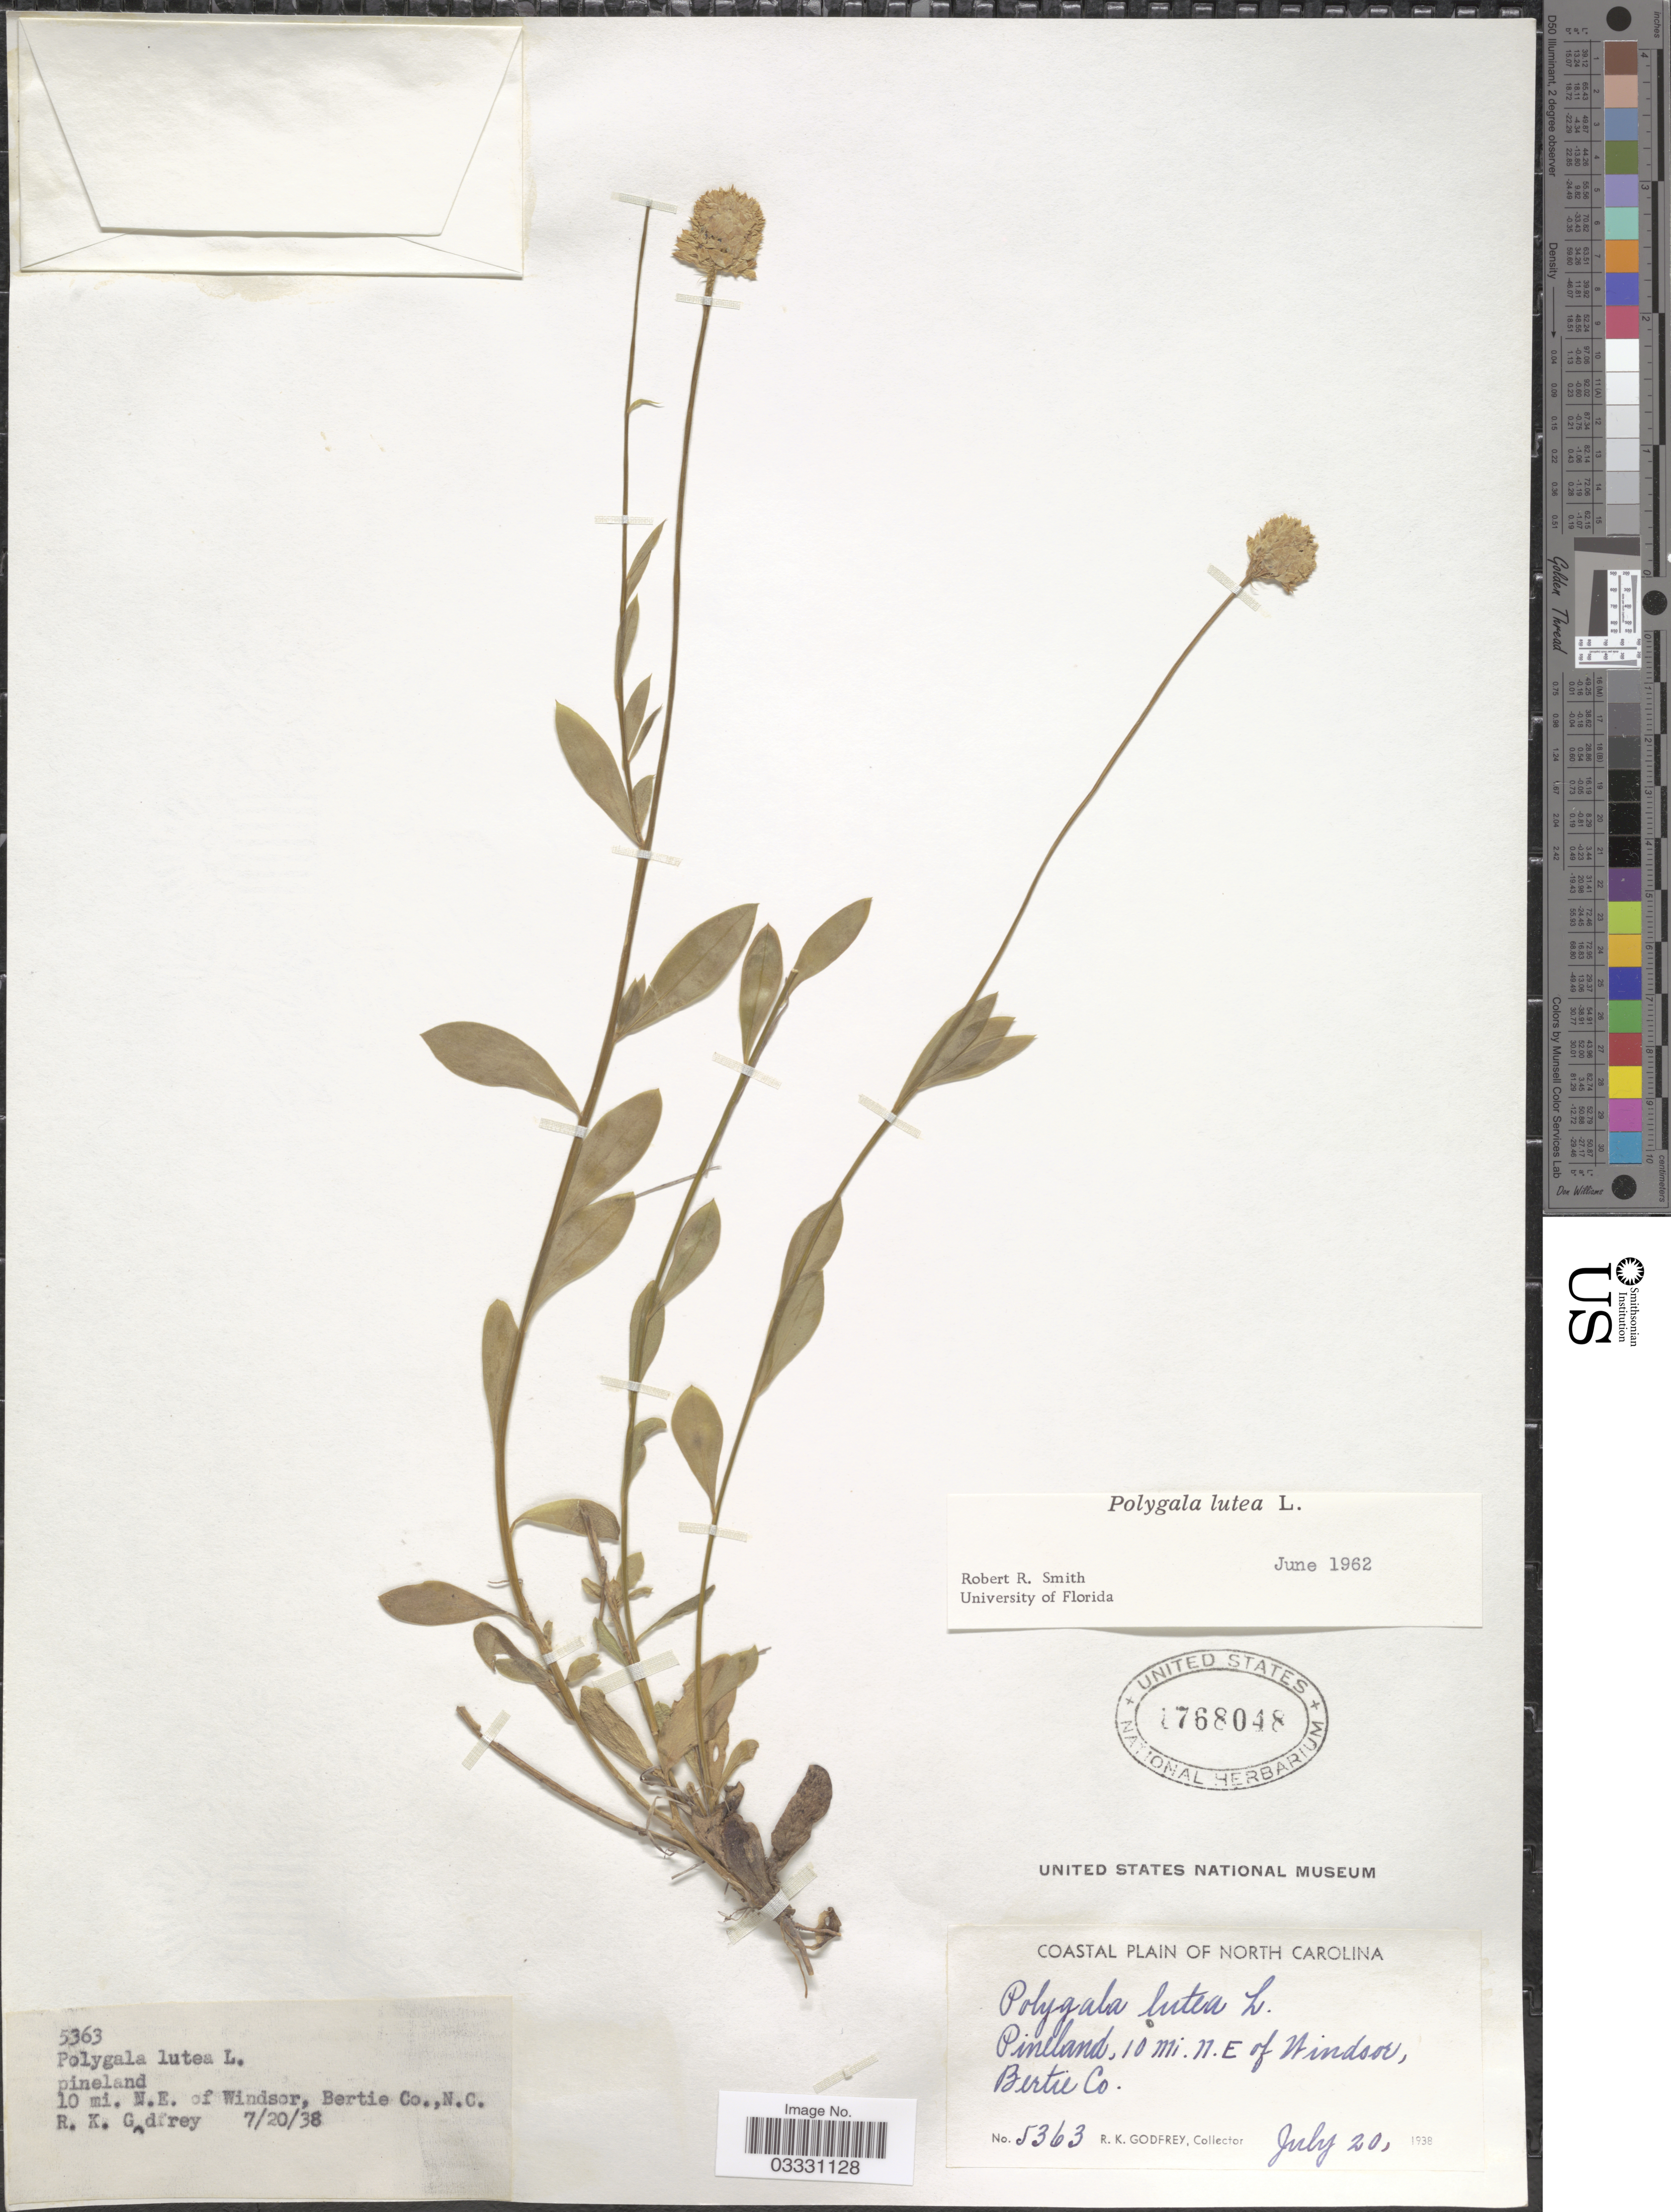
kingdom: Plantae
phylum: Tracheophyta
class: Magnoliopsida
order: Fabales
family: Polygalaceae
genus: Polygala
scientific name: Polygala lutea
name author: L.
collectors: R. K. Godfrey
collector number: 5363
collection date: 1938-07-20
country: United States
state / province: North Carolina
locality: Coastal plain of North Carolina. Pineland, 10 mi. N.E. of Windsor, Bertie Co.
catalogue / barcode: US 1768048